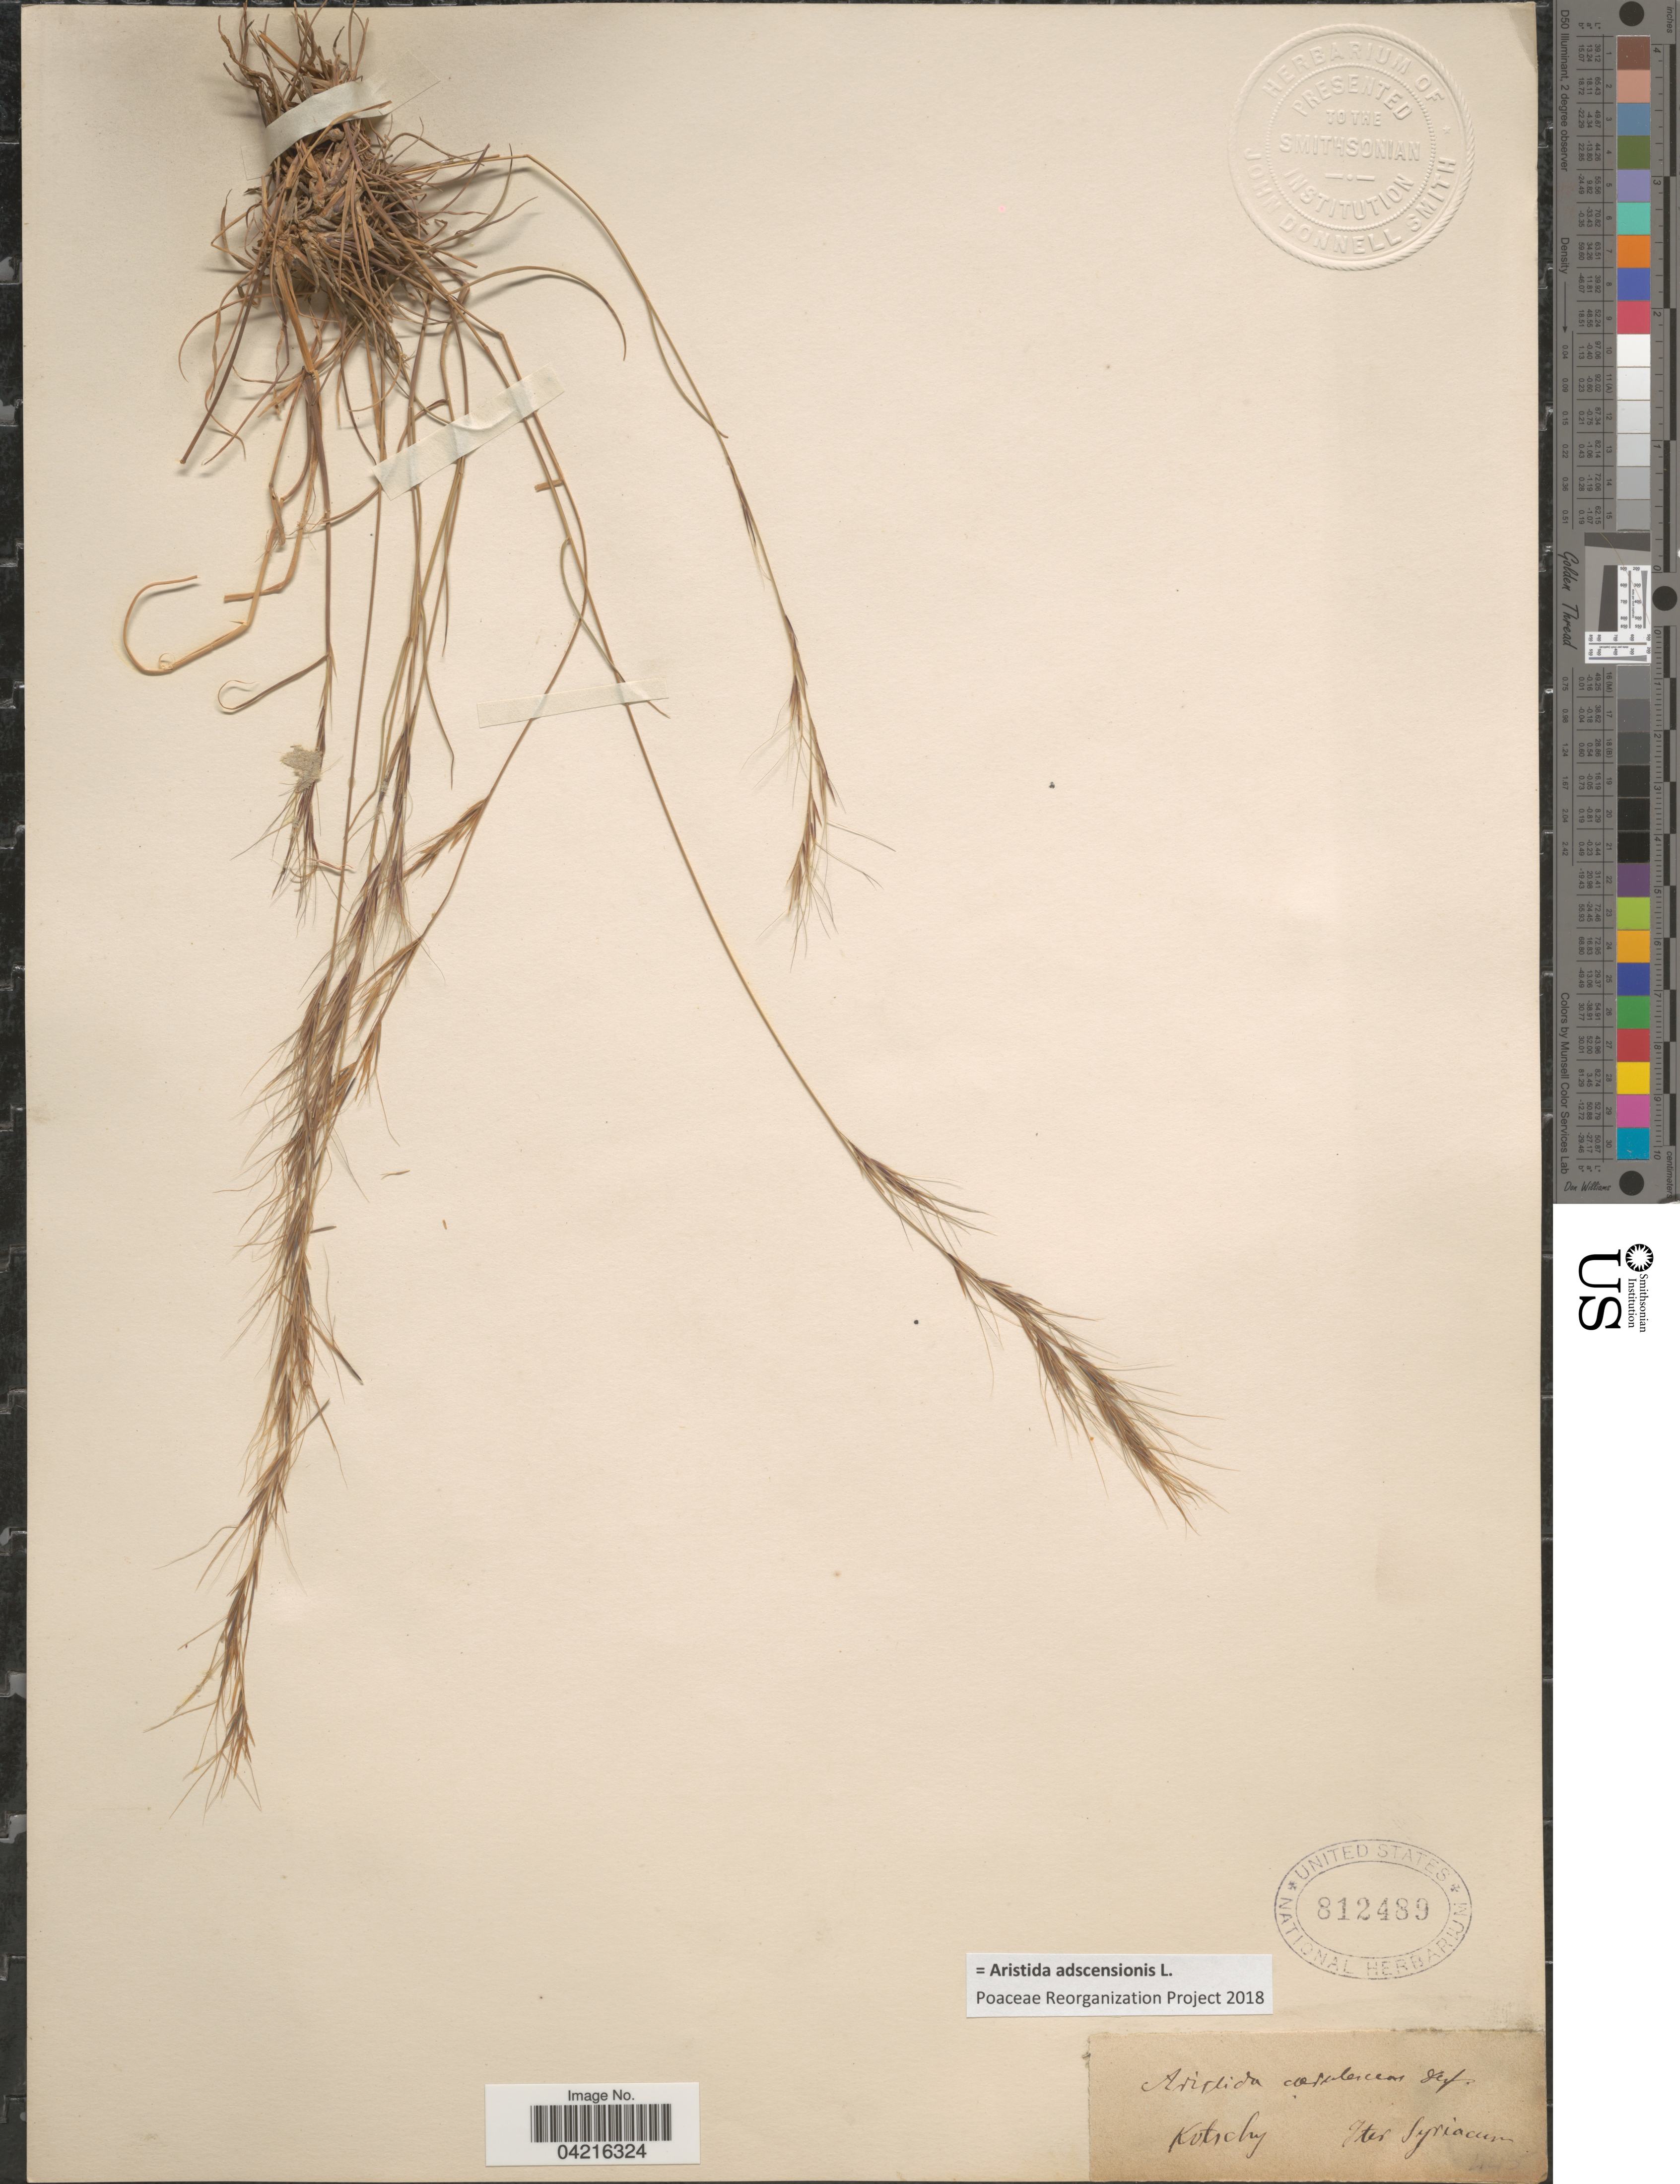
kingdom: Plantae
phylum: Tracheophyta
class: Liliopsida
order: Poales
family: Poaceae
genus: Aristida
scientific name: Aristida adscensionis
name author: L.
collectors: Kotschy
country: Syria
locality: Iter Syriacum.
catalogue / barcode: US 812489